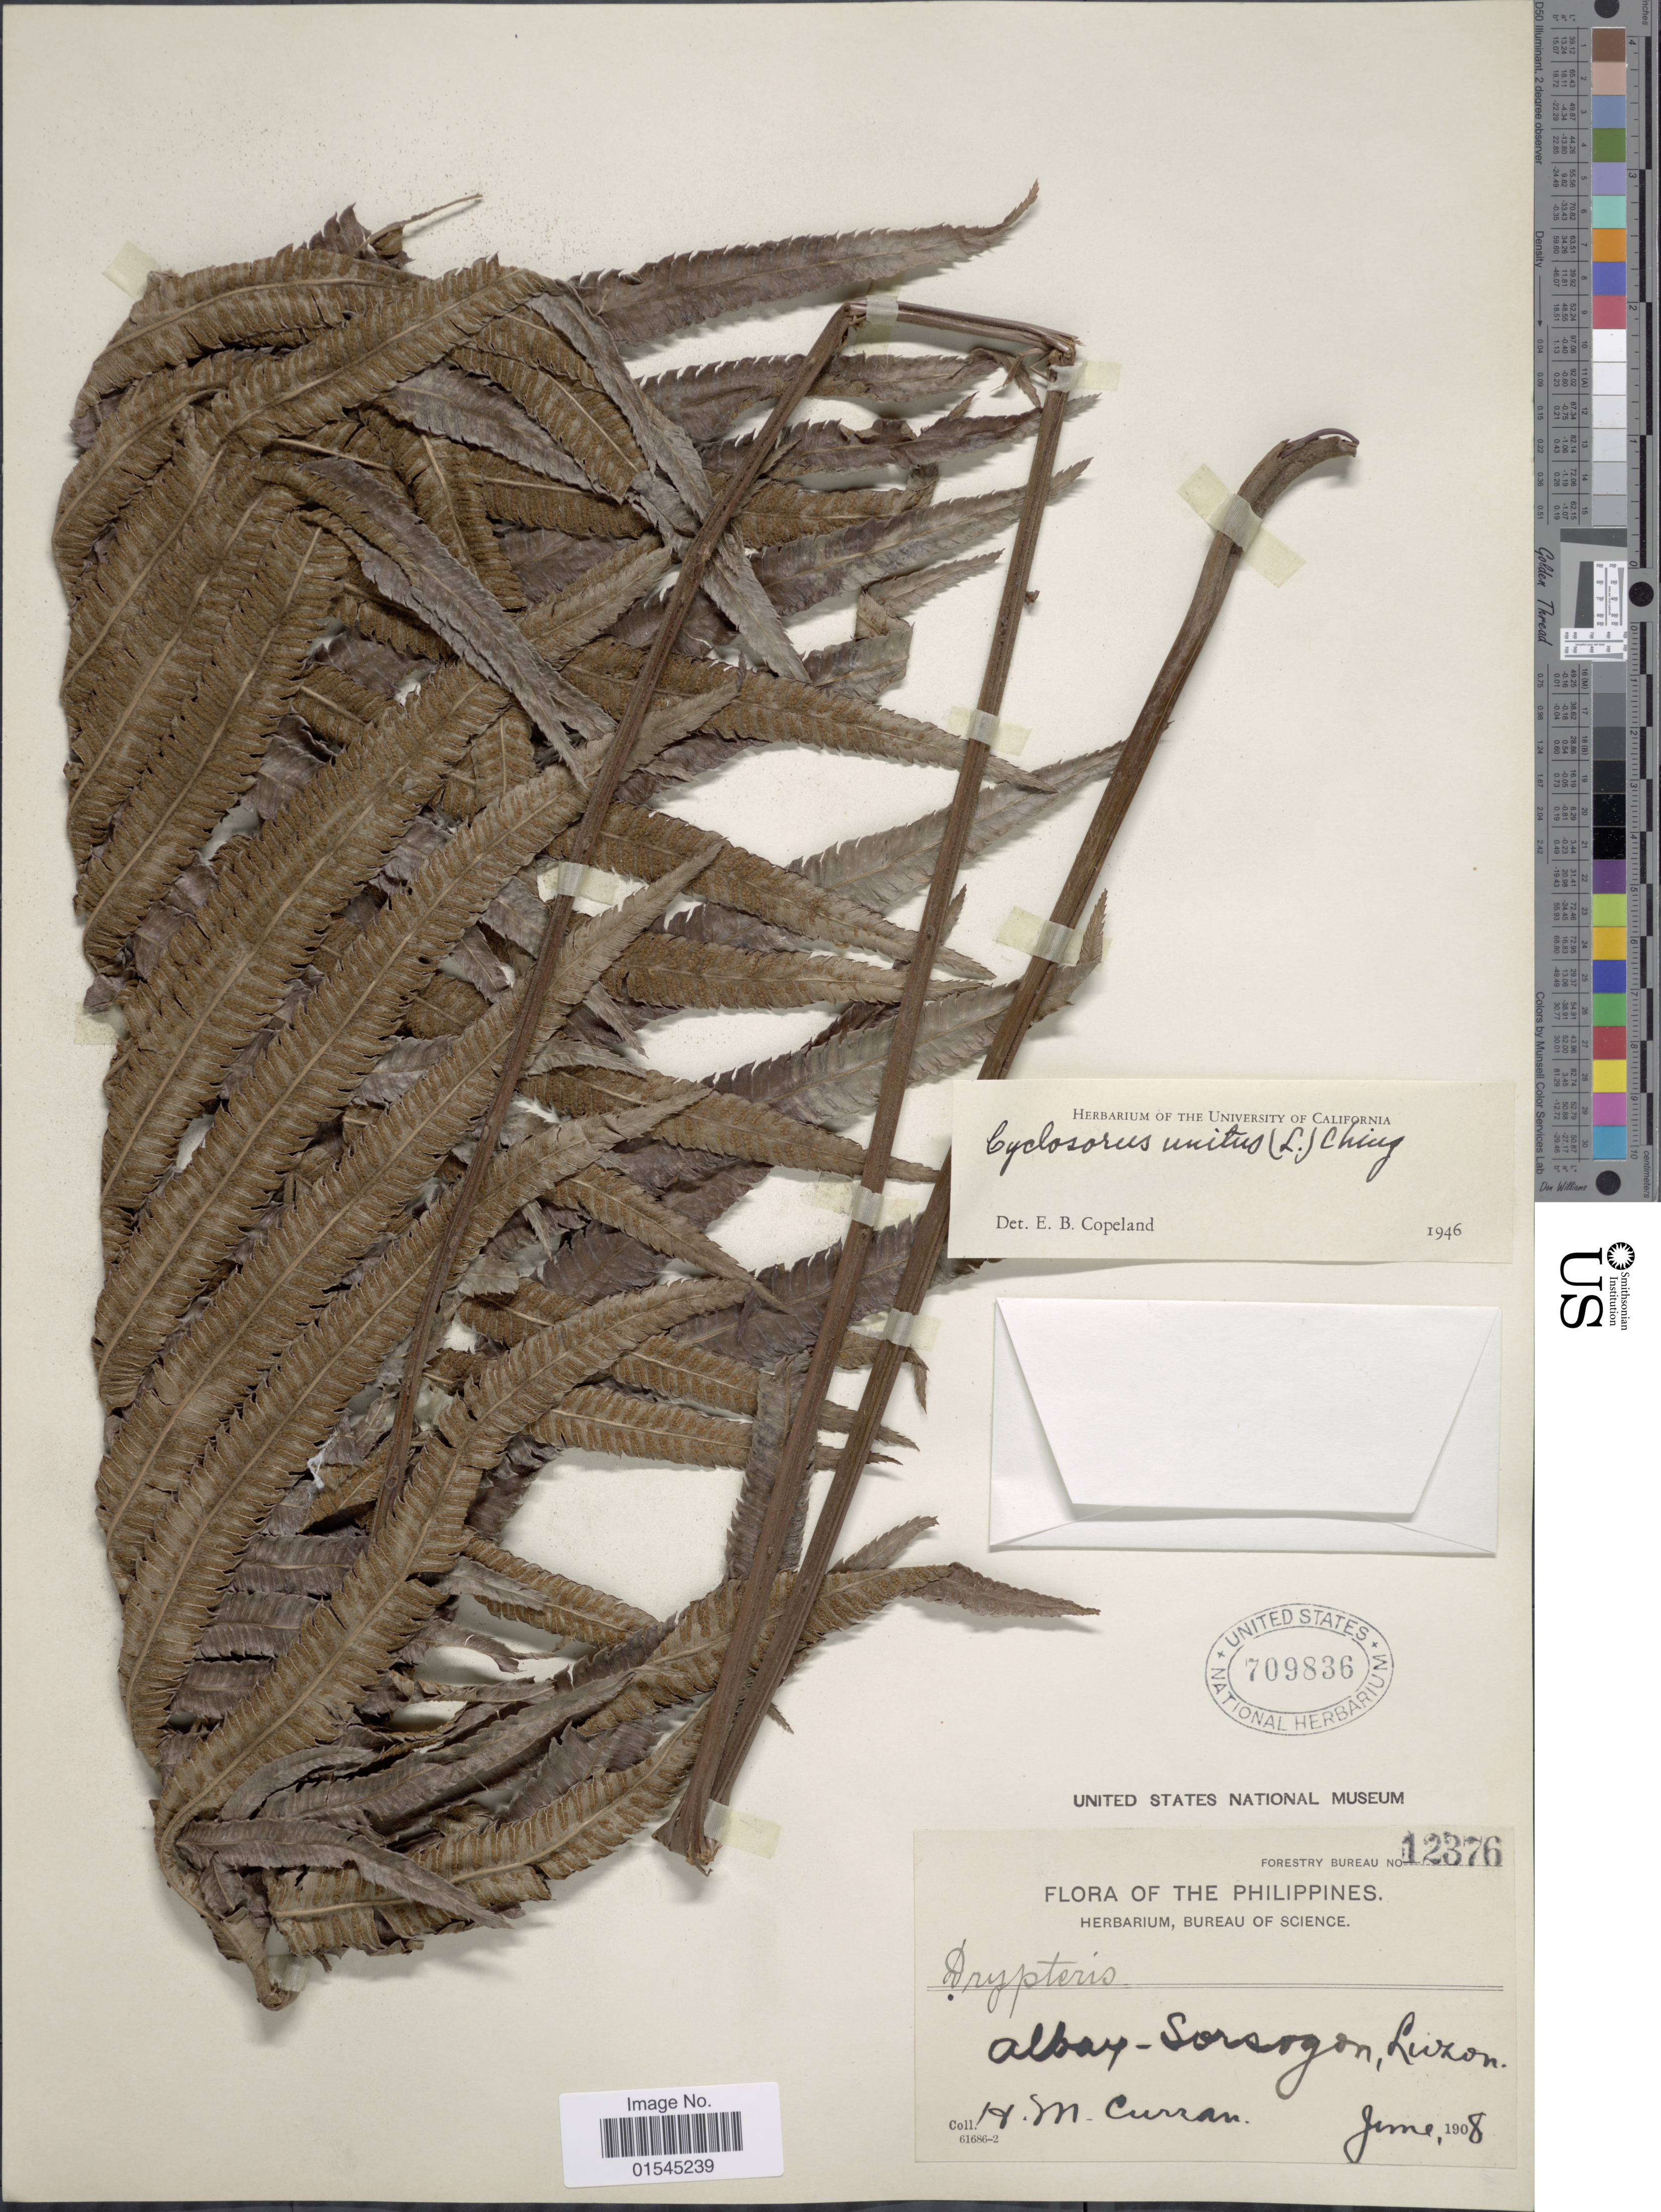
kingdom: Plantae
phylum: Tracheophyta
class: Polypodiopsida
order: Polypodiales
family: Thelypteridaceae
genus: Sphaerostephanos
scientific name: Sphaerostephanos unitus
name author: (L.) Holttum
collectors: H. M. Curran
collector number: Forestry Bureau 12376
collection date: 1908-06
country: Philippines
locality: Albay-Sorsogon, Luzon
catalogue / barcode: US 709836